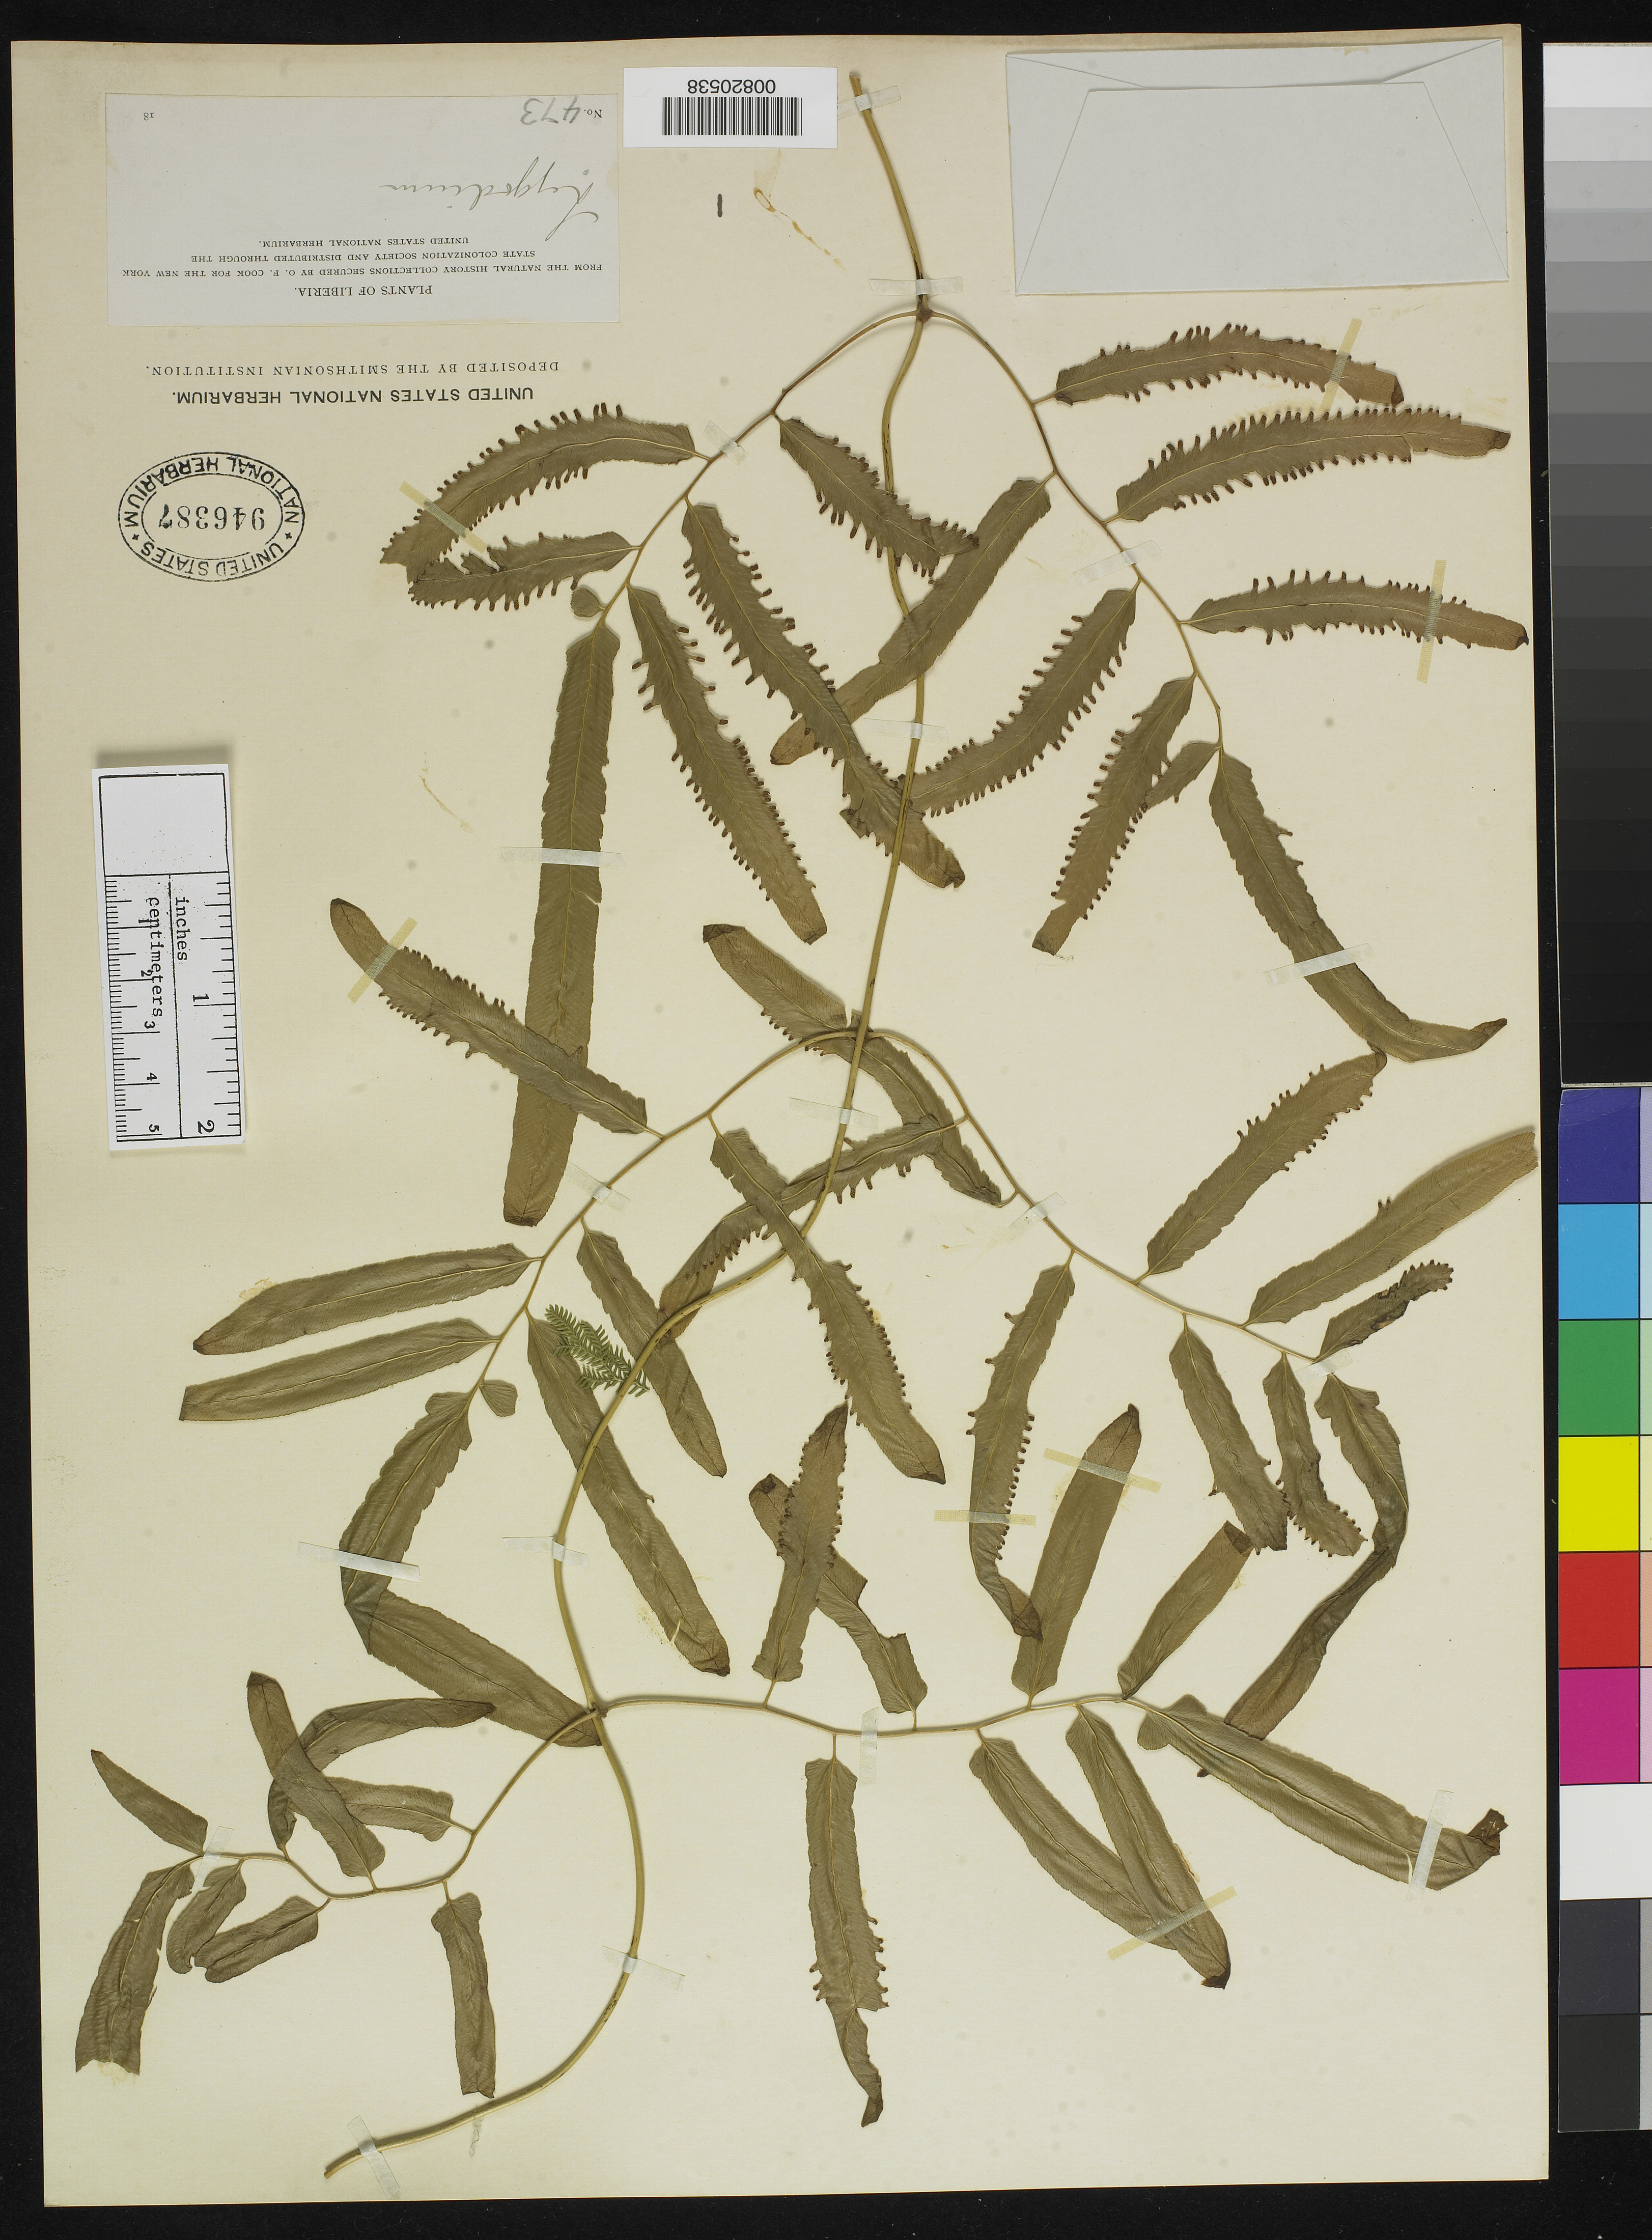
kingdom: Plantae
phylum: Tracheophyta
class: Polypodiopsida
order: Schizaeales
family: Lygodiaceae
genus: Lygodium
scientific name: Lygodium sp.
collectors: O. F. Cook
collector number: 473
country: Liberia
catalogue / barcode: US 946387